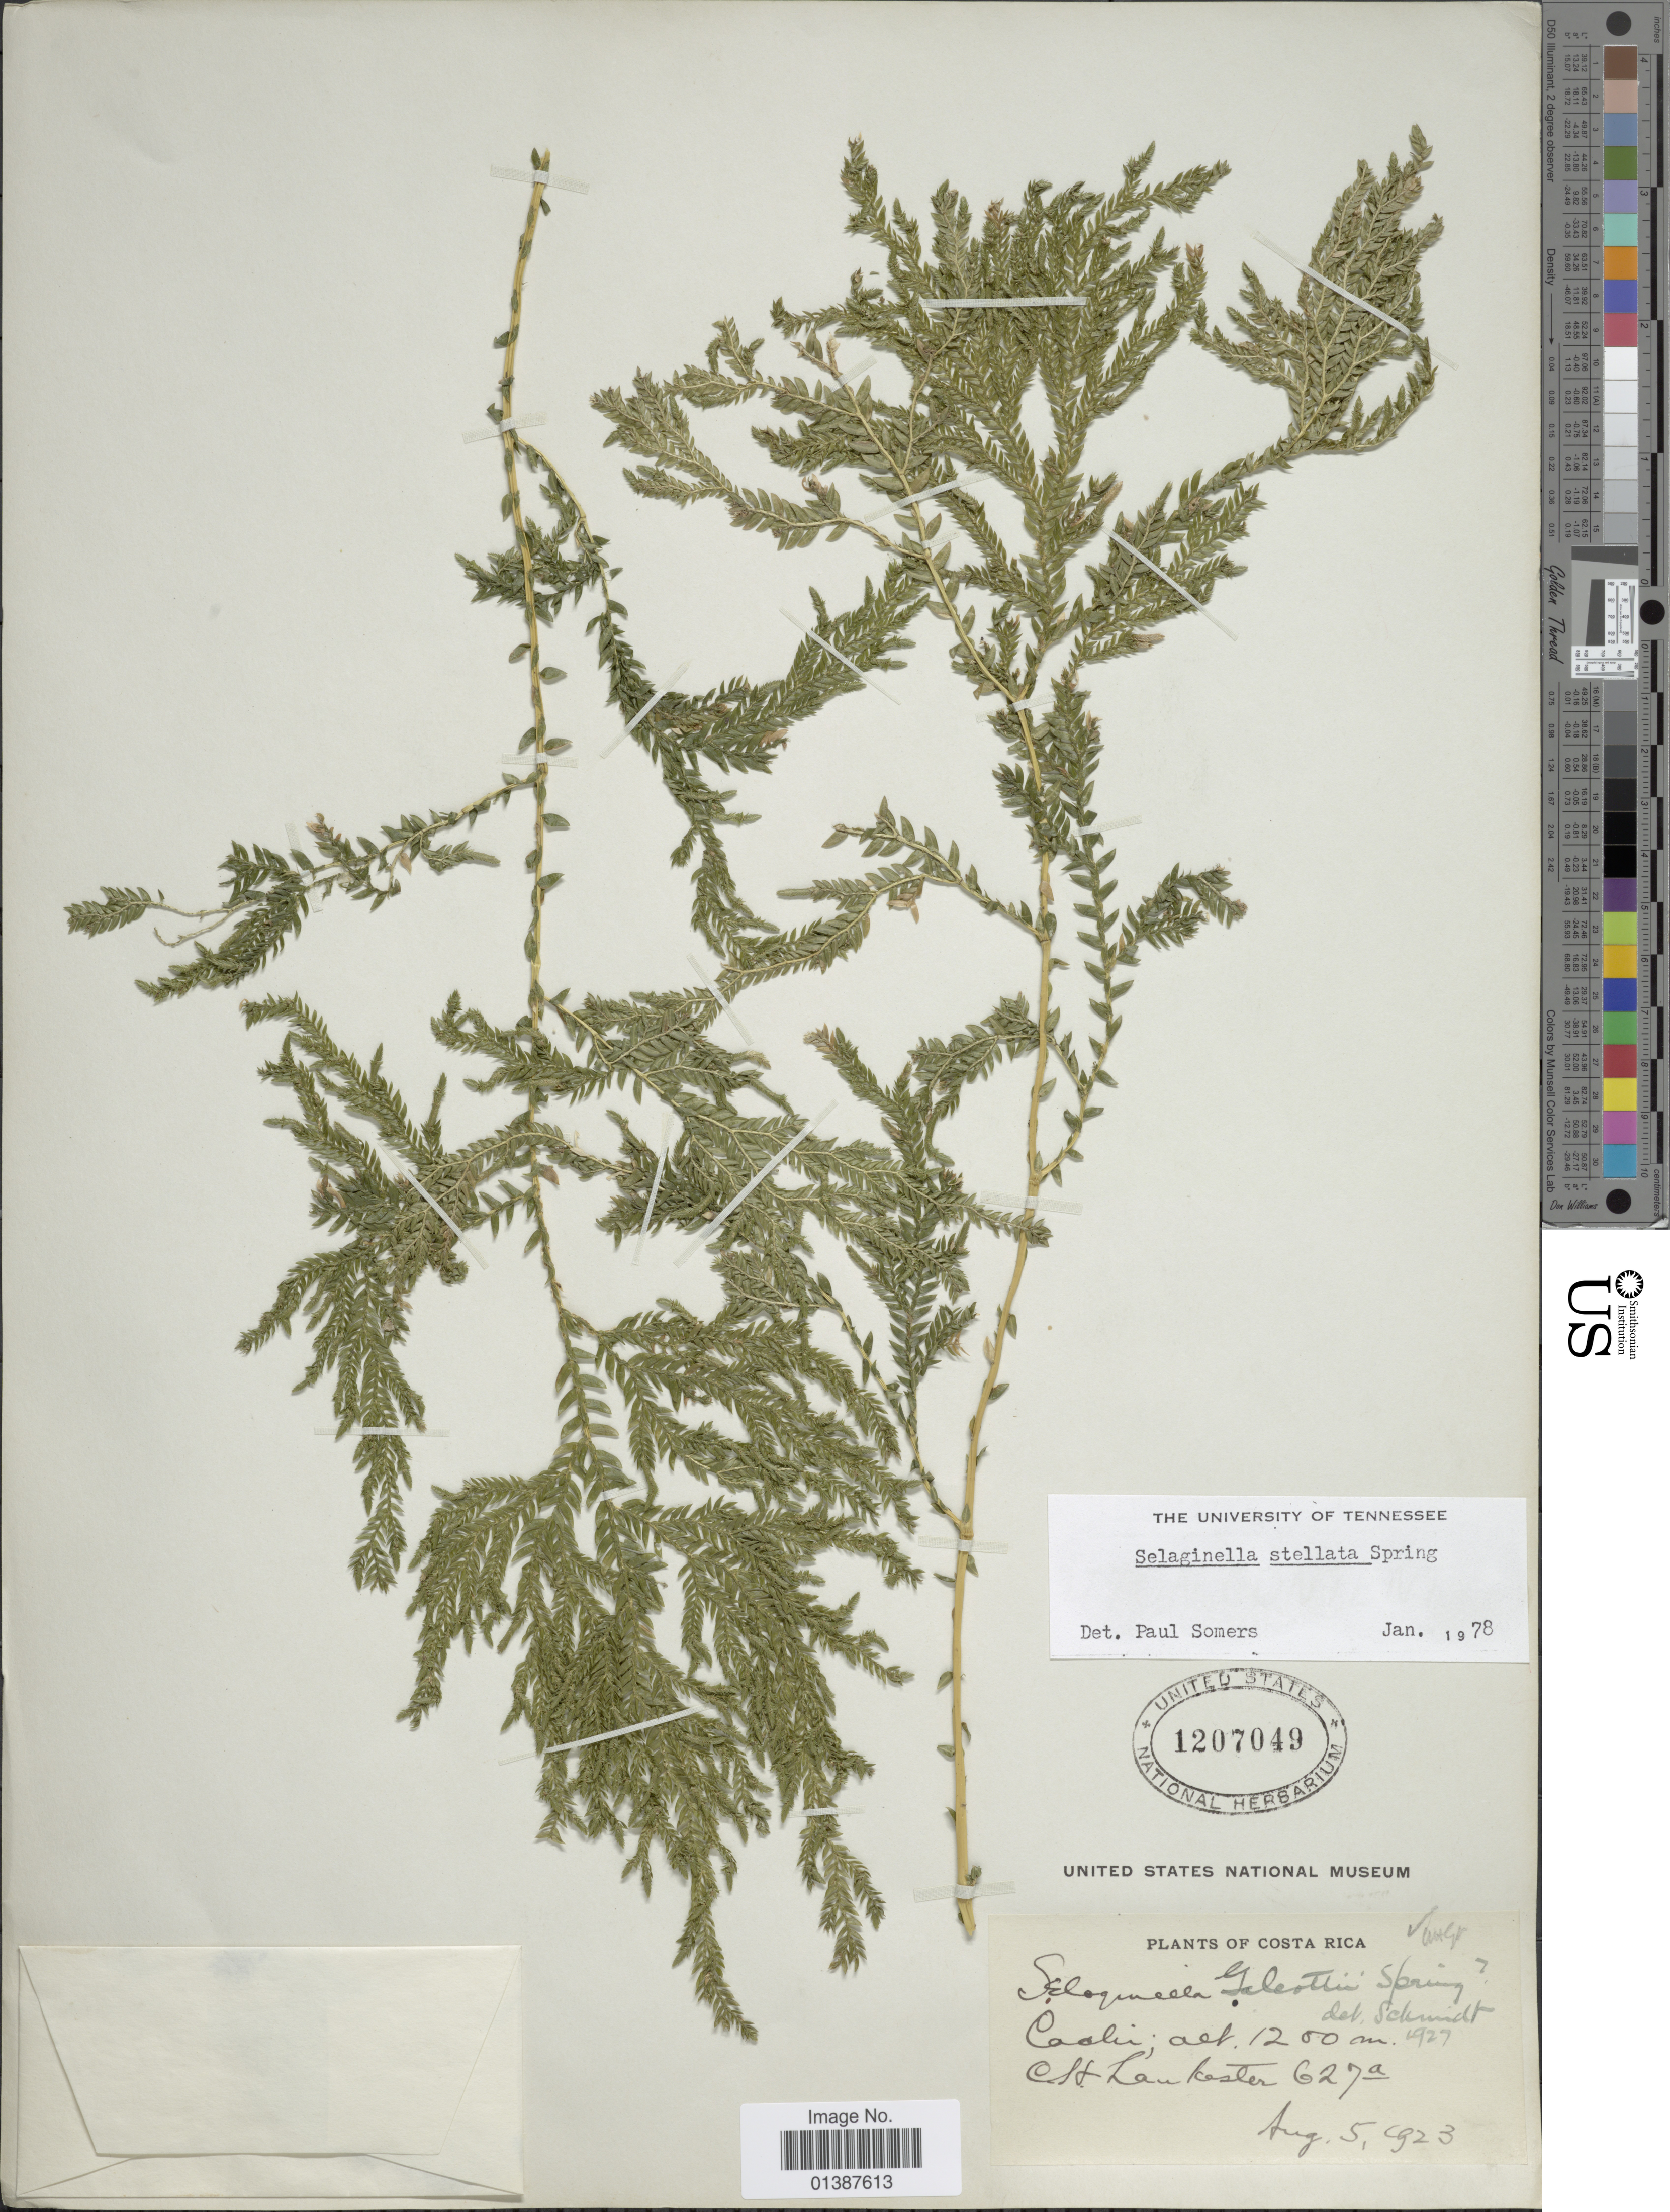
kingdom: Plantae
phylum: Tracheophyta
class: Lycopodiopsida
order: Selaginellales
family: Selaginellaceae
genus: Selaginella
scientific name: Selaginella galeottii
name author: Spring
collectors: C. H. Lankester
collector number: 627a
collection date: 1923-08-05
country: Costa Rica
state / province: Cartago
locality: Cachí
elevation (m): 1200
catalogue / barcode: US 1207049